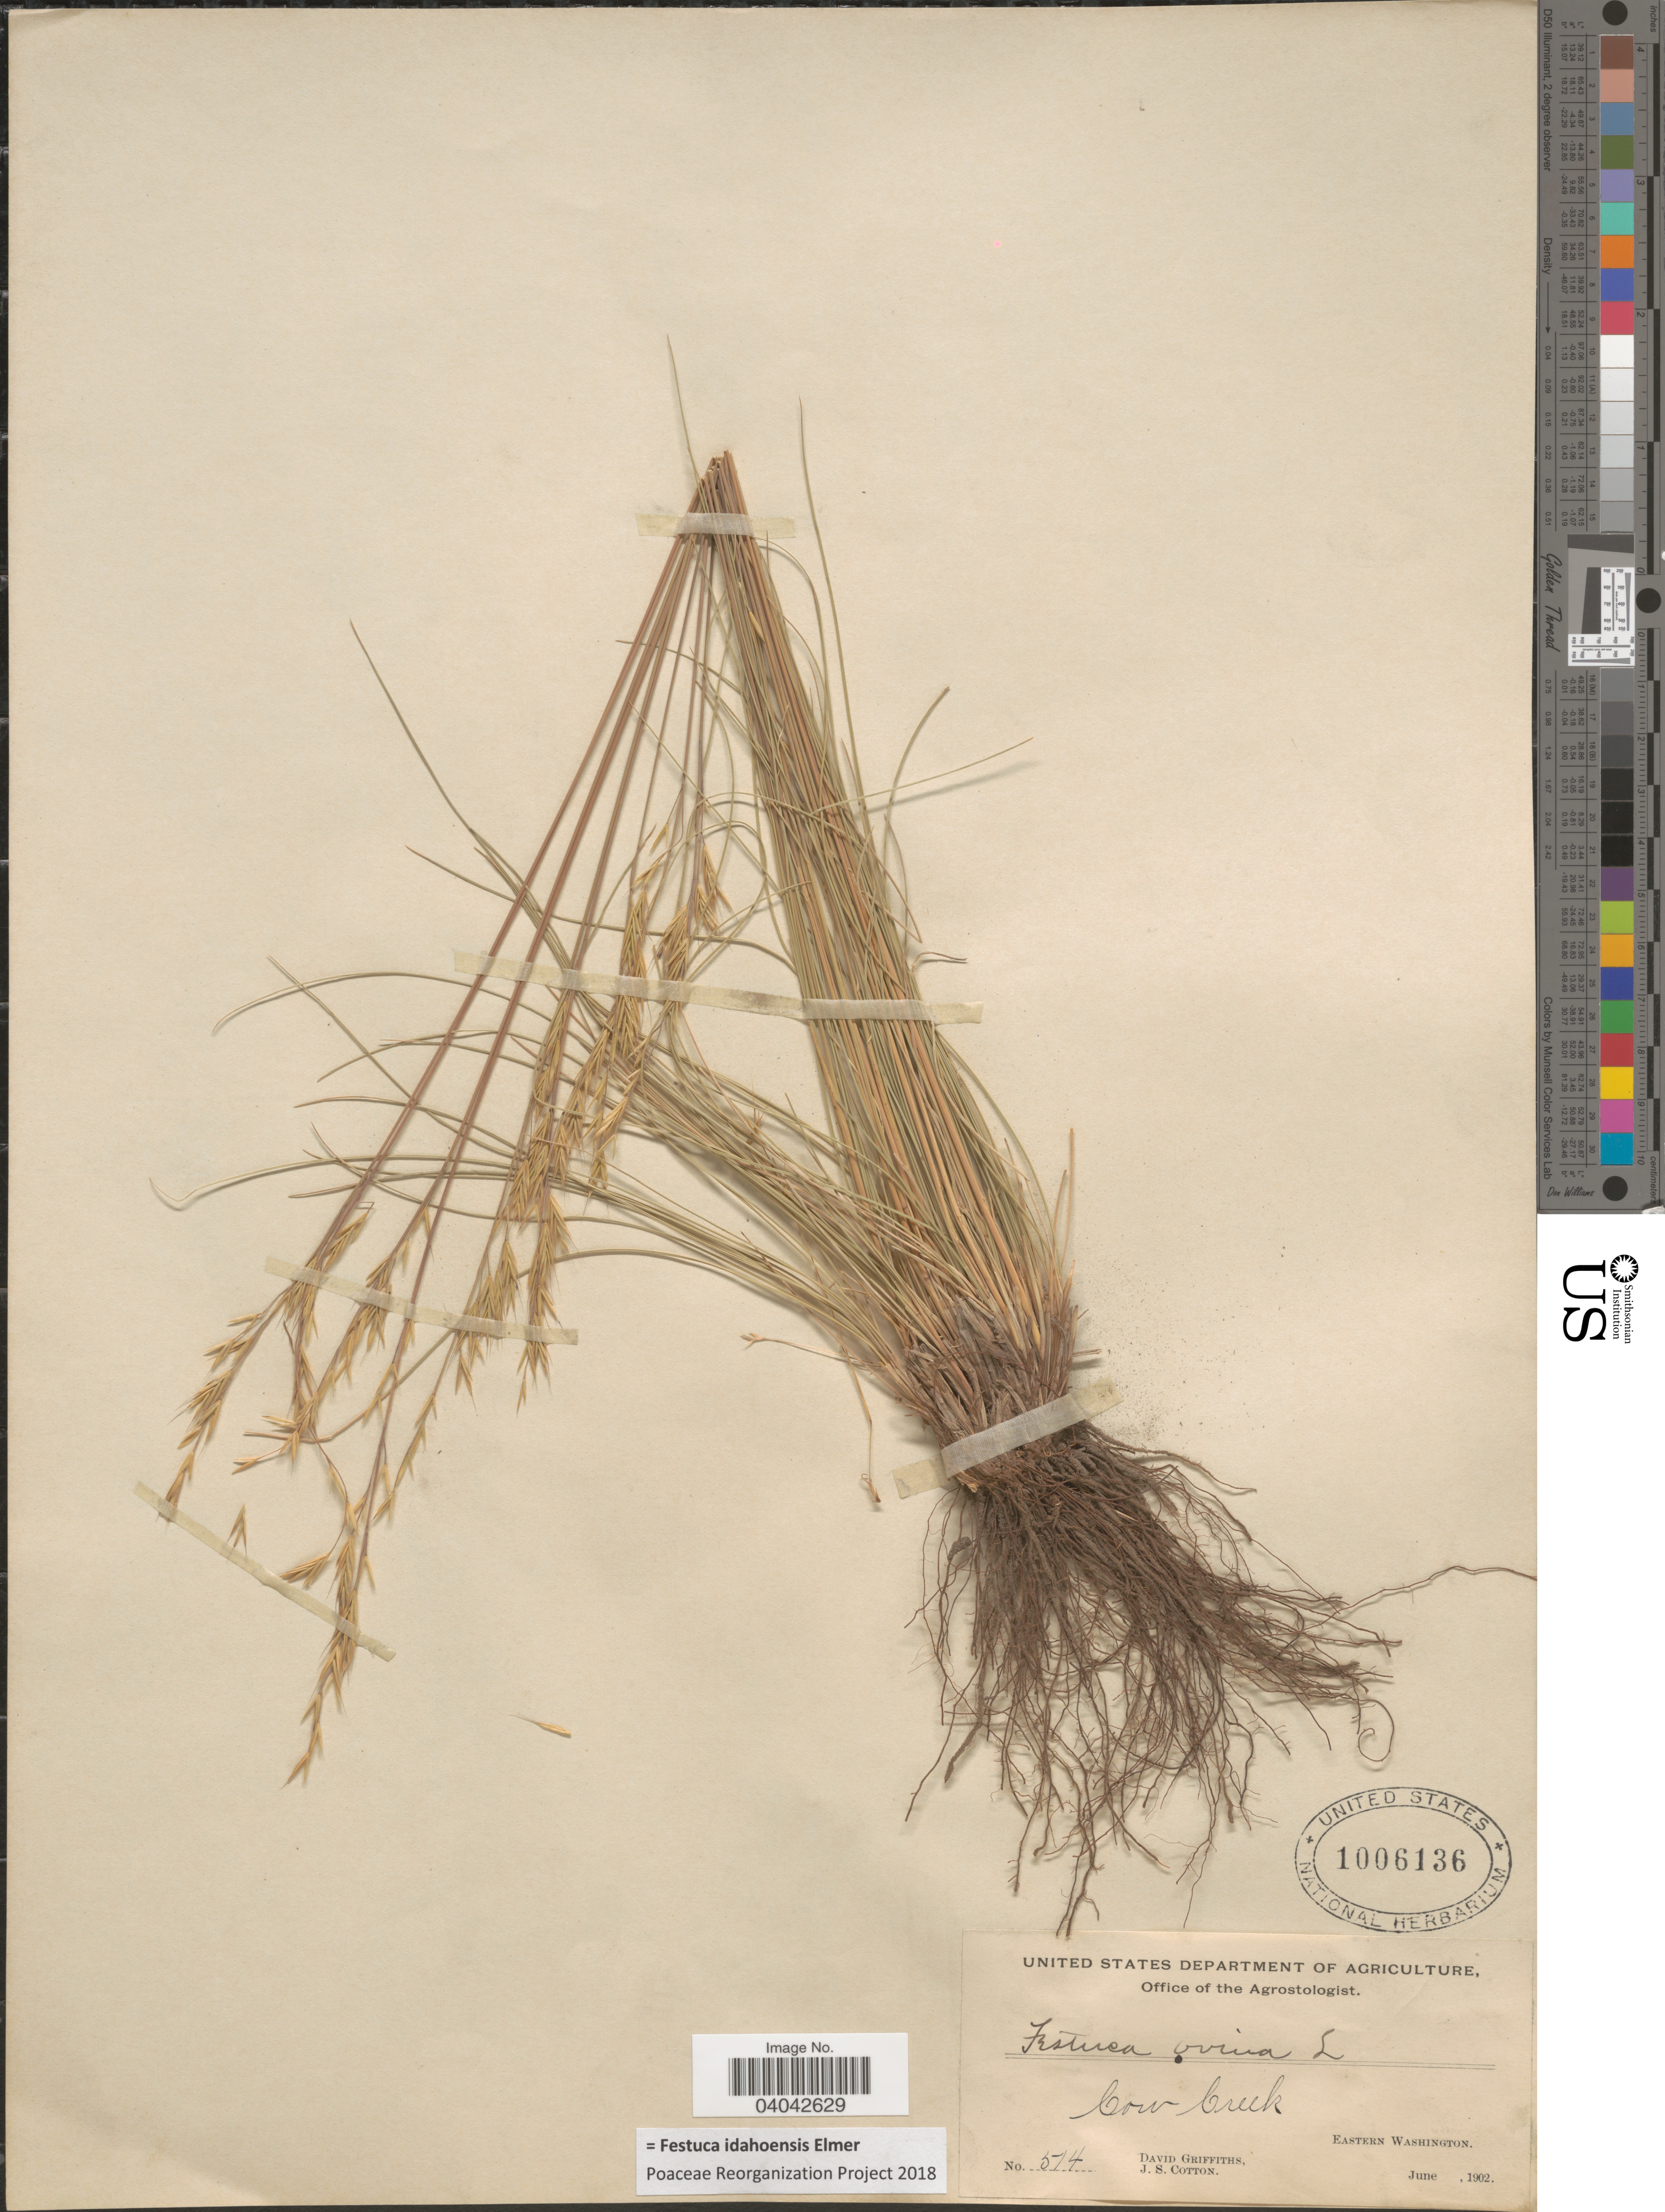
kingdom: Plantae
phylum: Tracheophyta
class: Liliopsida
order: Poales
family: Poaceae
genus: Festuca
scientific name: Festuca idahoensis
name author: Elmer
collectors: D. Griffiths & J. S. Cotton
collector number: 514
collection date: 1902-06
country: United States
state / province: Washington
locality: Cow Creek. Eastern Washington.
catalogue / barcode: US 1006136